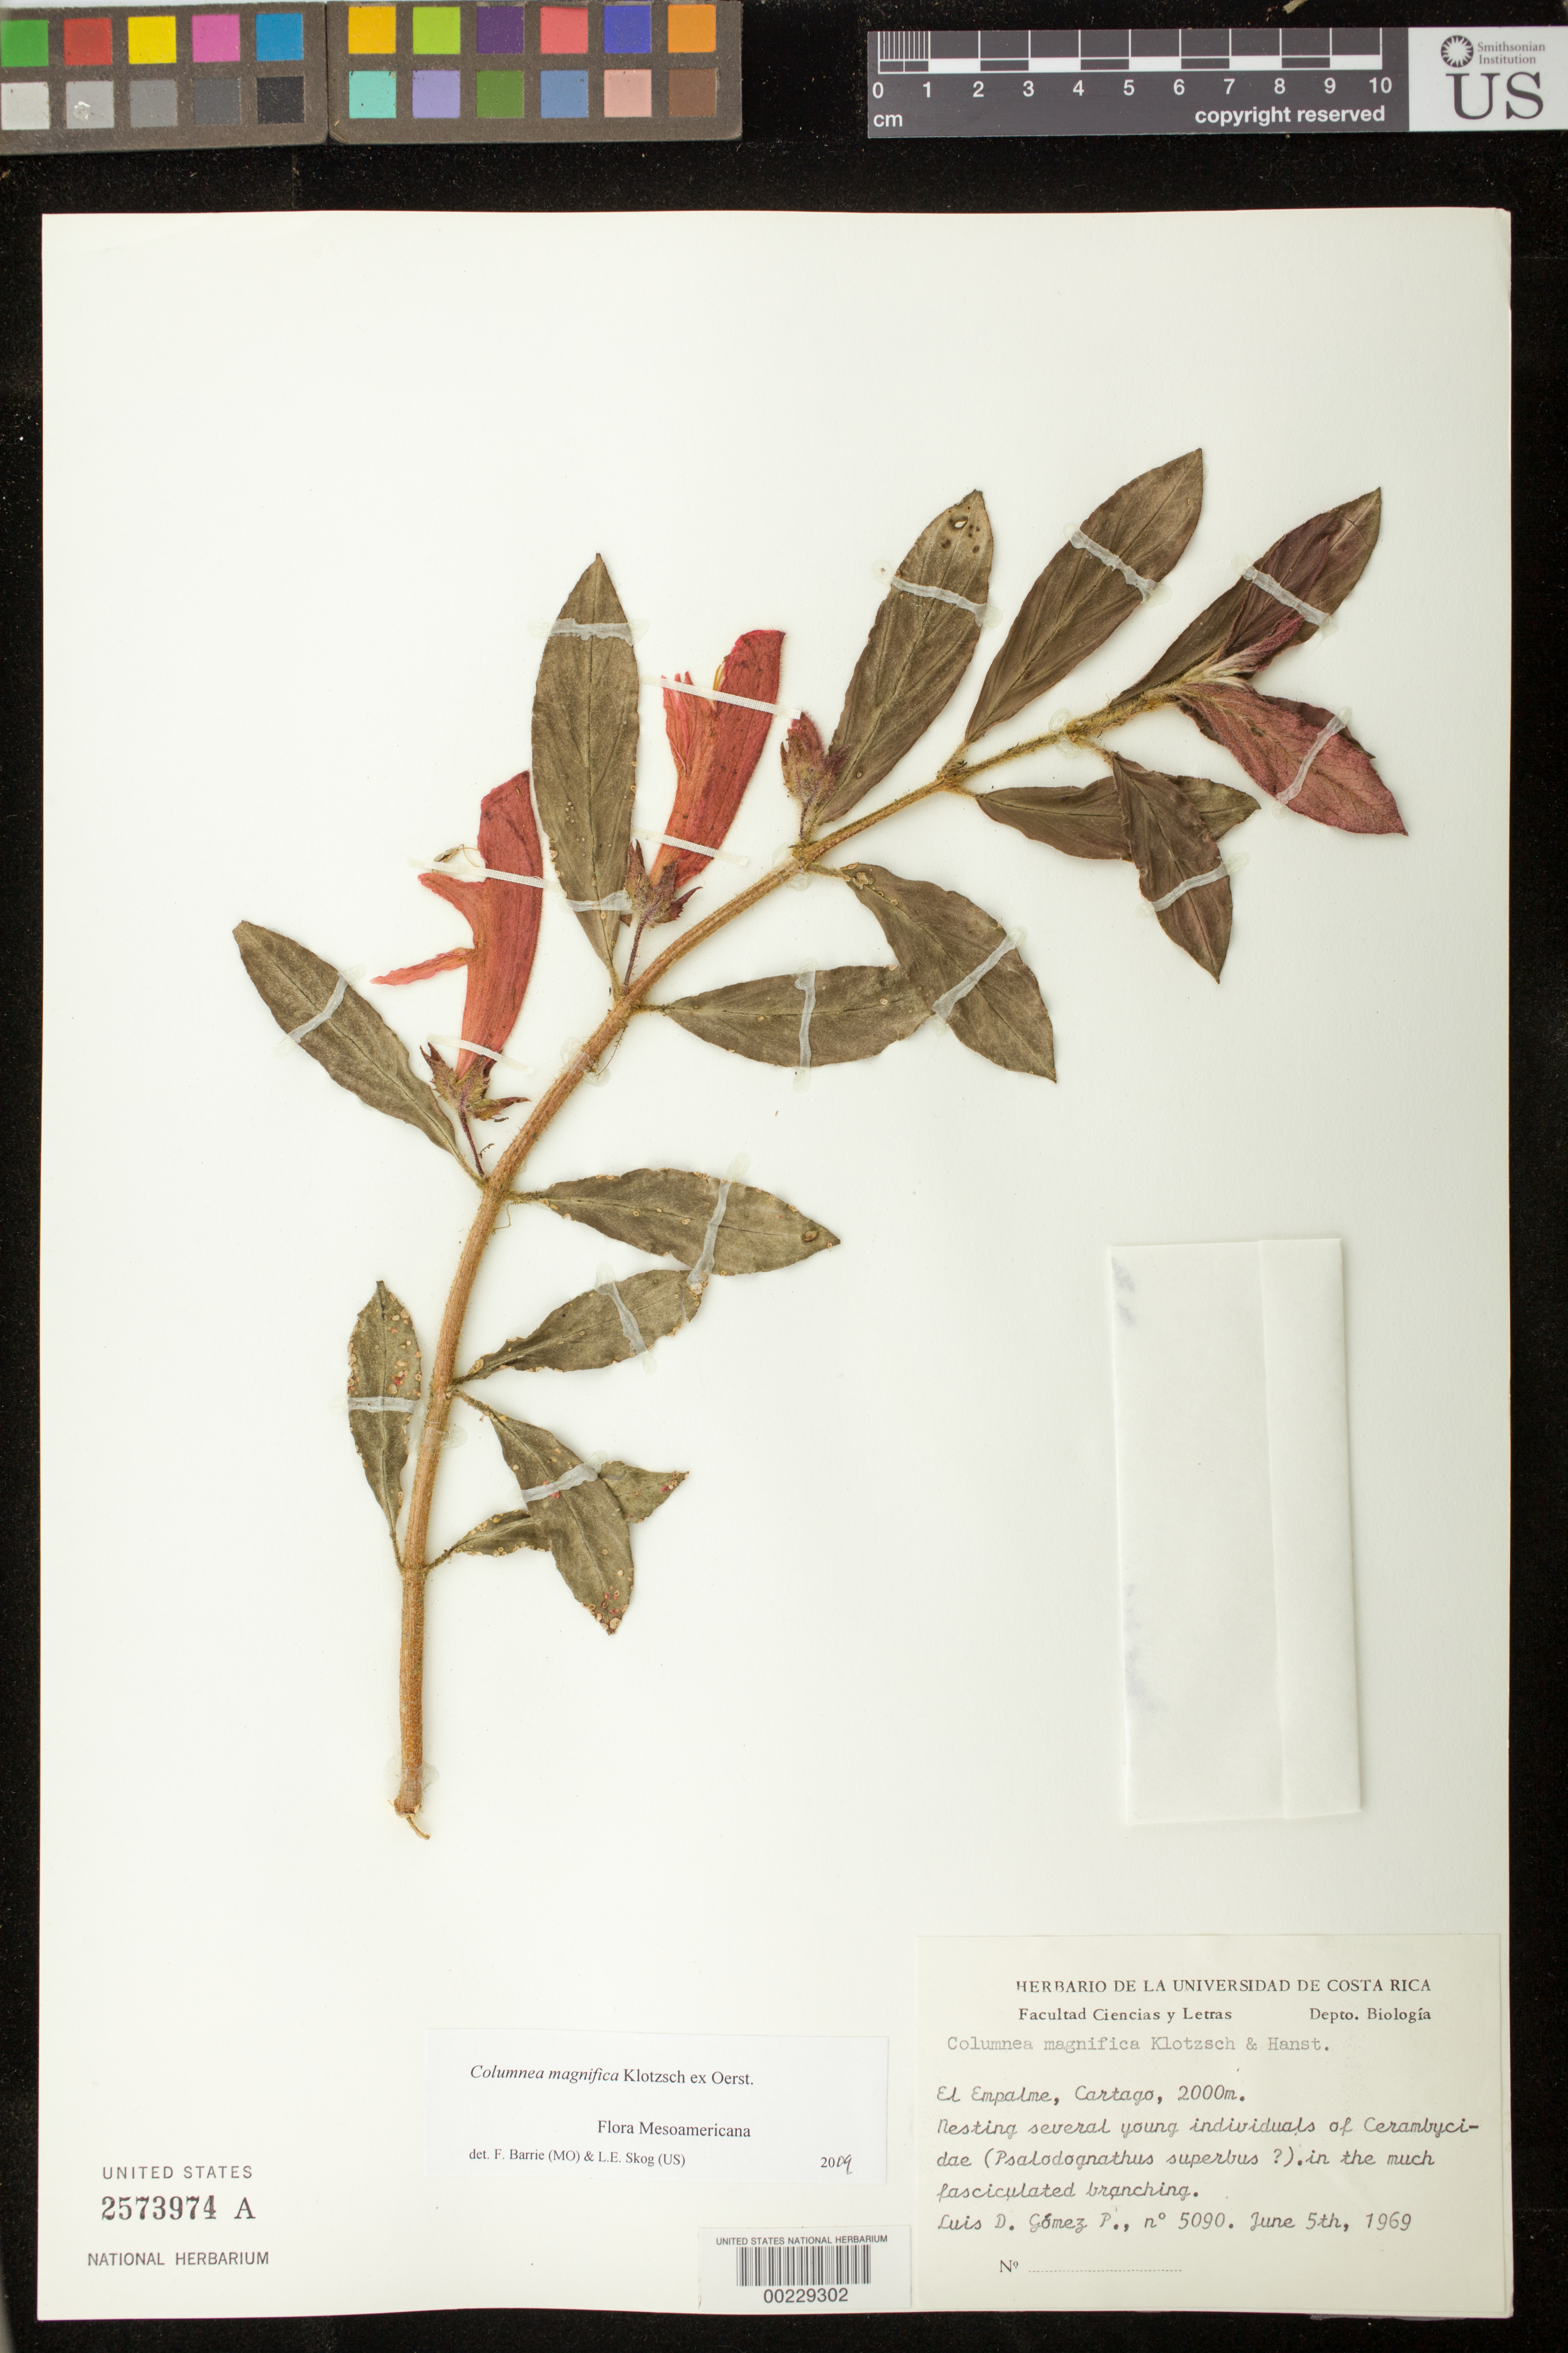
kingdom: Plantae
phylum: Tracheophyta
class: Magnoliopsida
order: Lamiales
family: Gesneriaceae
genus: Columnea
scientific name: Columnea magnifica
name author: Klotzsch ex Oerst.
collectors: L. D. Gómez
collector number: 5090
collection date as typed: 05 Jun 1969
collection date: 1969-06-05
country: Costa Rica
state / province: Cartago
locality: El Empalme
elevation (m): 2000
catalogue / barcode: US 2573974A